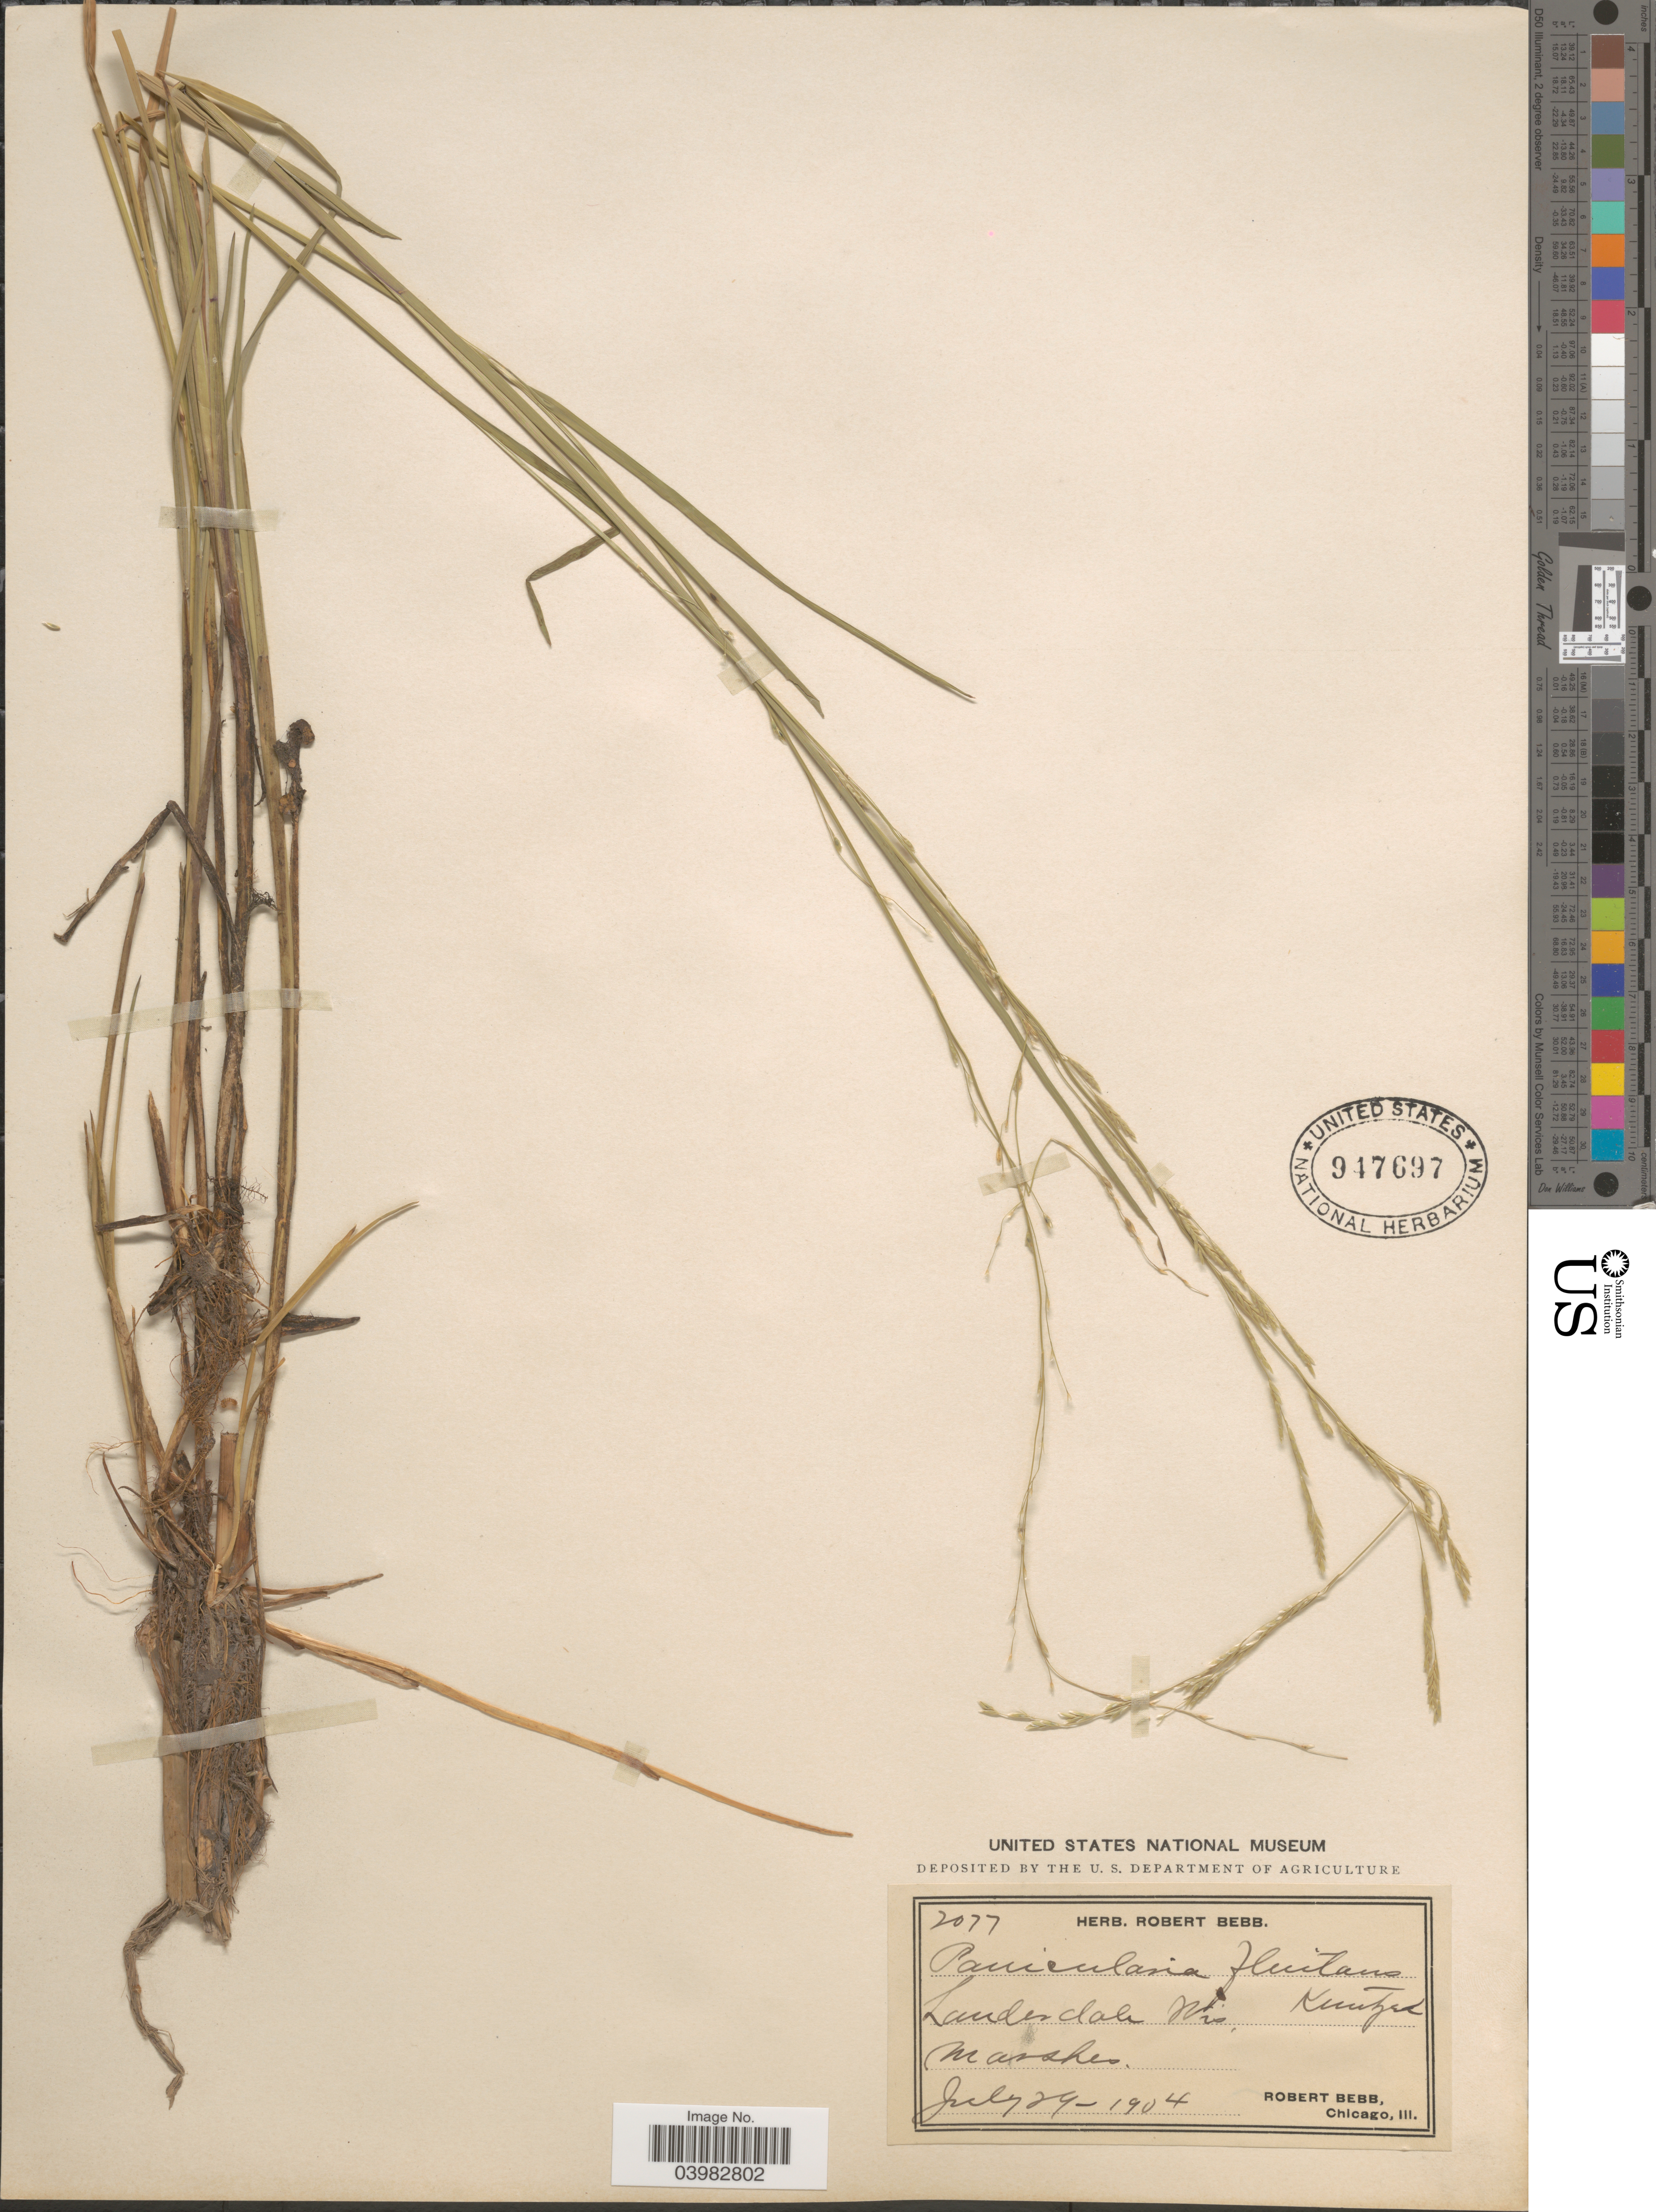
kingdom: Plantae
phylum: Tracheophyta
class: Liliopsida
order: Poales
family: Poaceae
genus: Glyceria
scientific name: Glyceria borealis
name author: (Nash) Batchelder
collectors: R. Bebb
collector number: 2077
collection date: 1904-07-29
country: United States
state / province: Wisconsin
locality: Lauderdale.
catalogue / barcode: US 947697